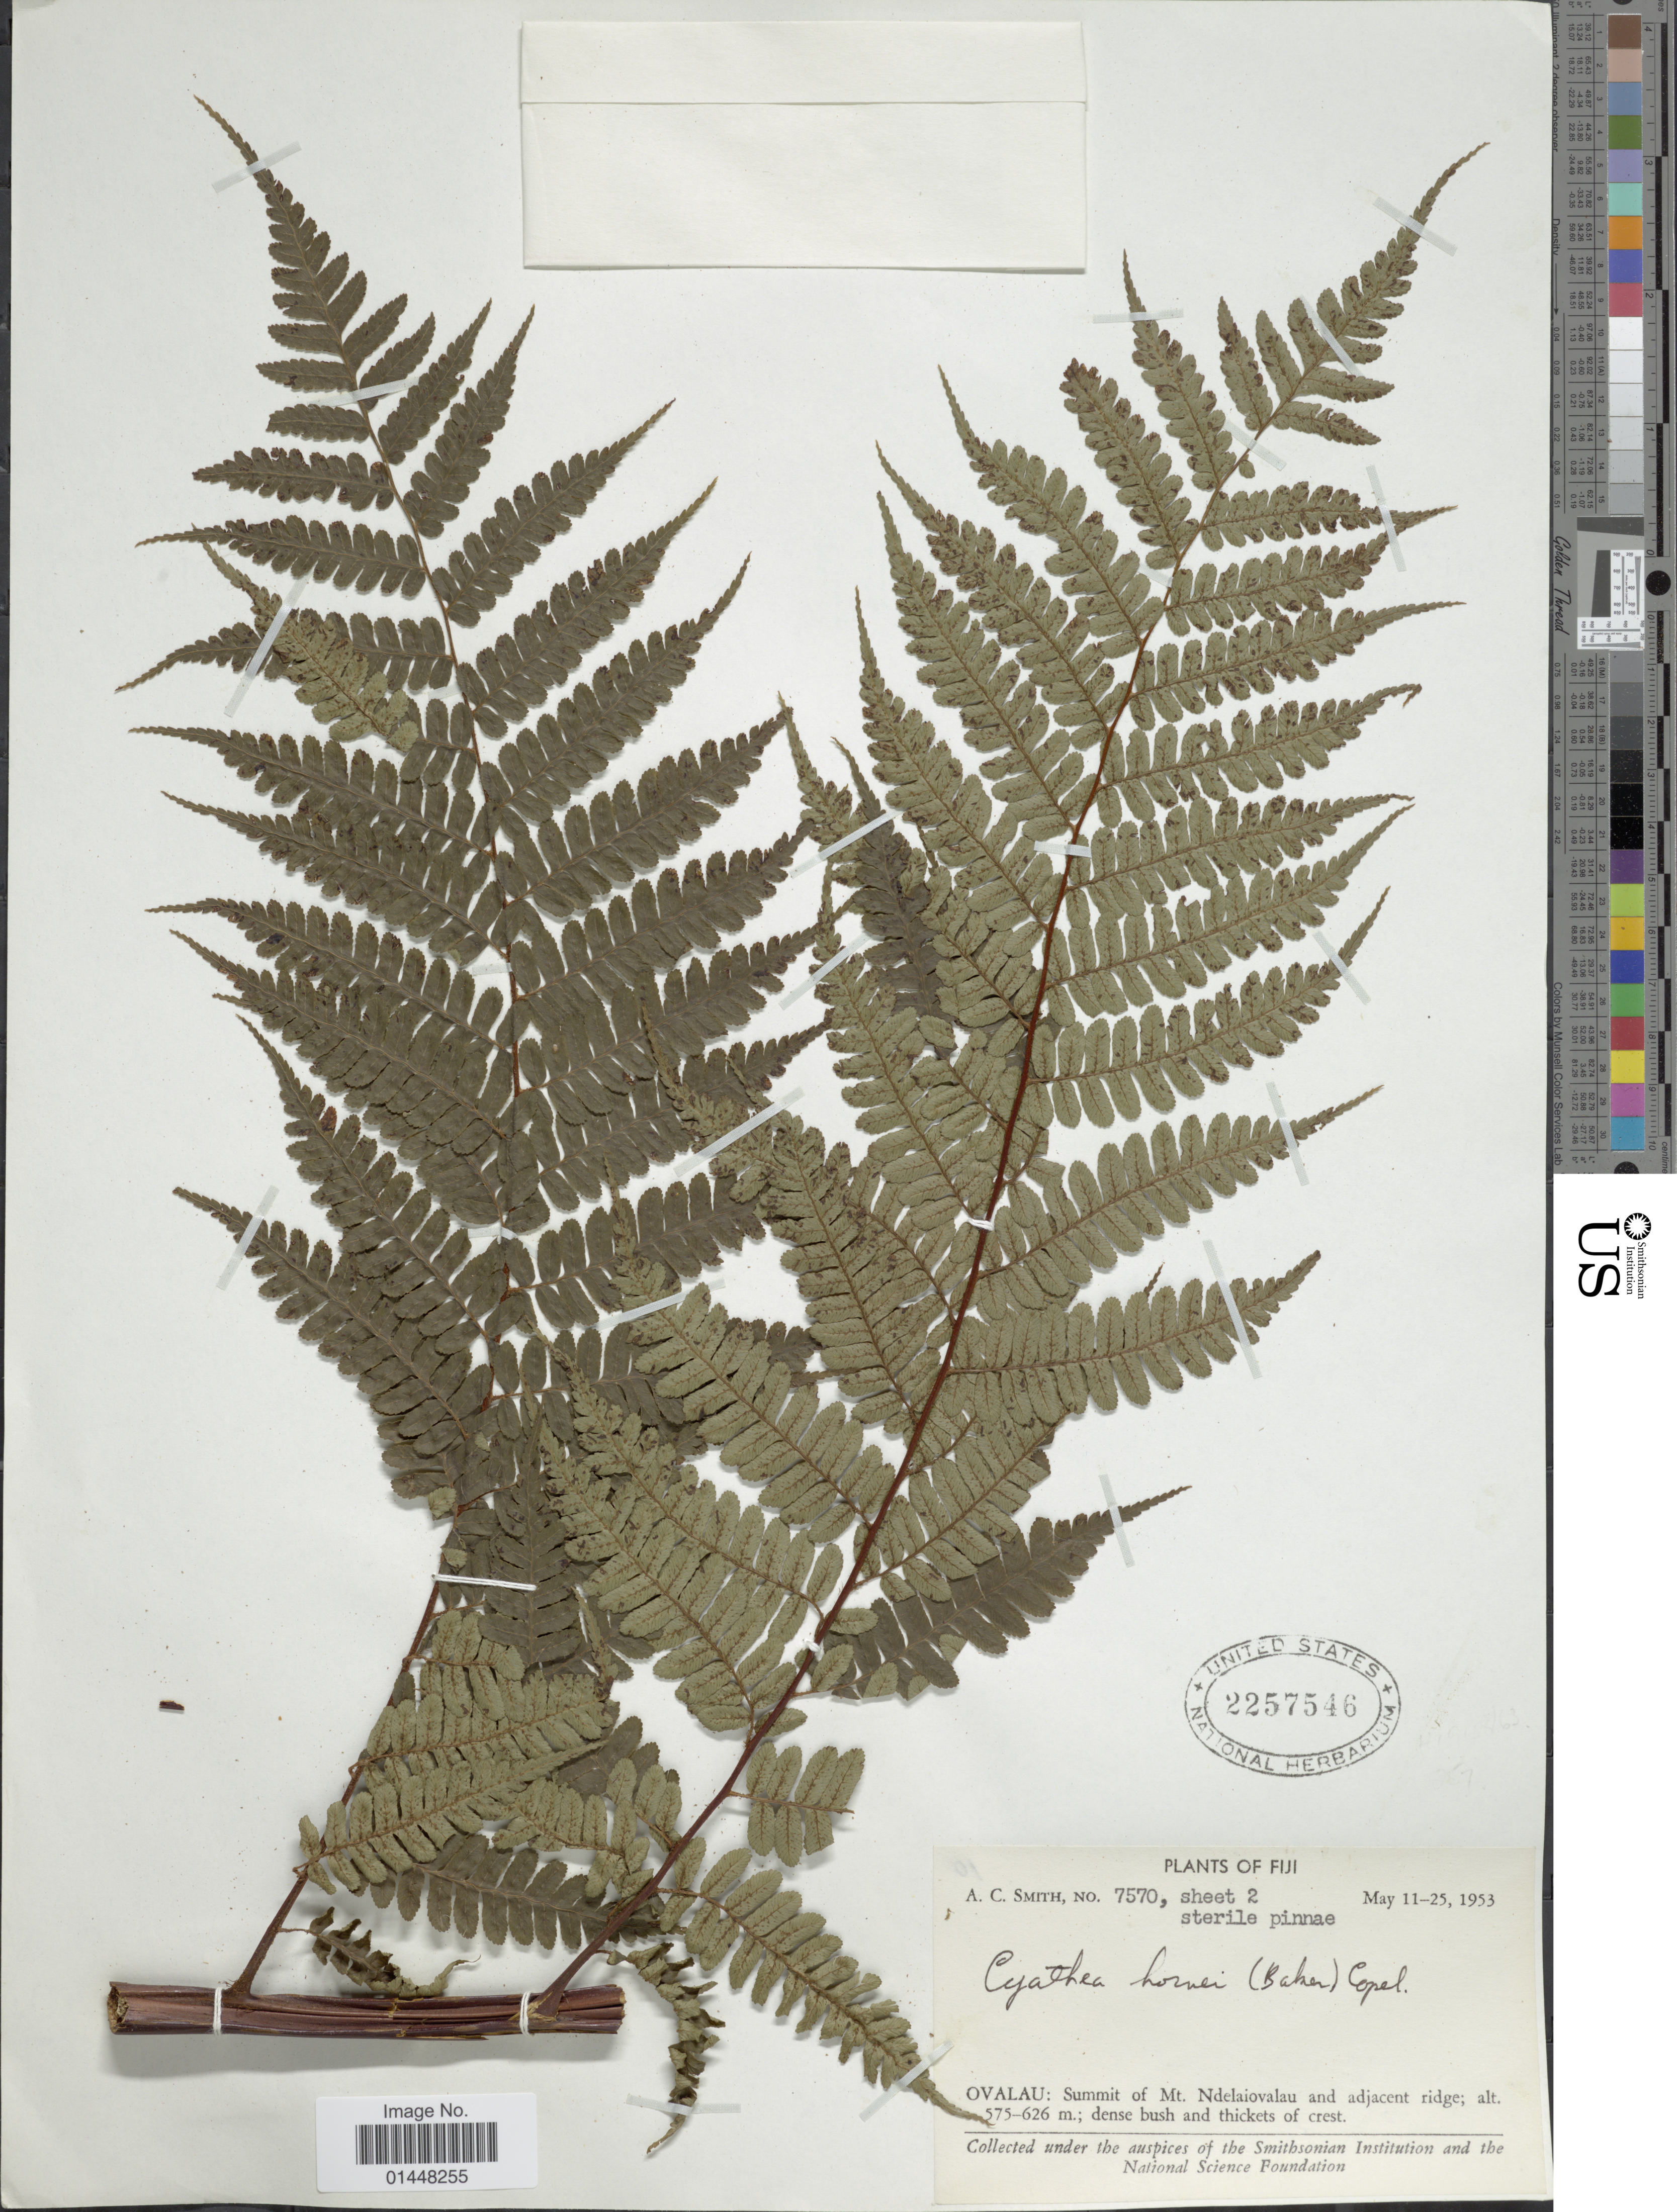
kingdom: Plantae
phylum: Tracheophyta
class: Polypodiopsida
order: Cyatheales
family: Cyatheaceae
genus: Gymnosphaera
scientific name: Gymnosphaera hornei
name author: (Baker) Copel.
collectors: A. C. Smith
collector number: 7570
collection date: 1953-05-11/1953-05-25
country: Fiji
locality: Ovalau: Summit of Mt. Ndelaiovalau and adjacent ridge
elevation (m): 575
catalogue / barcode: US 2257546